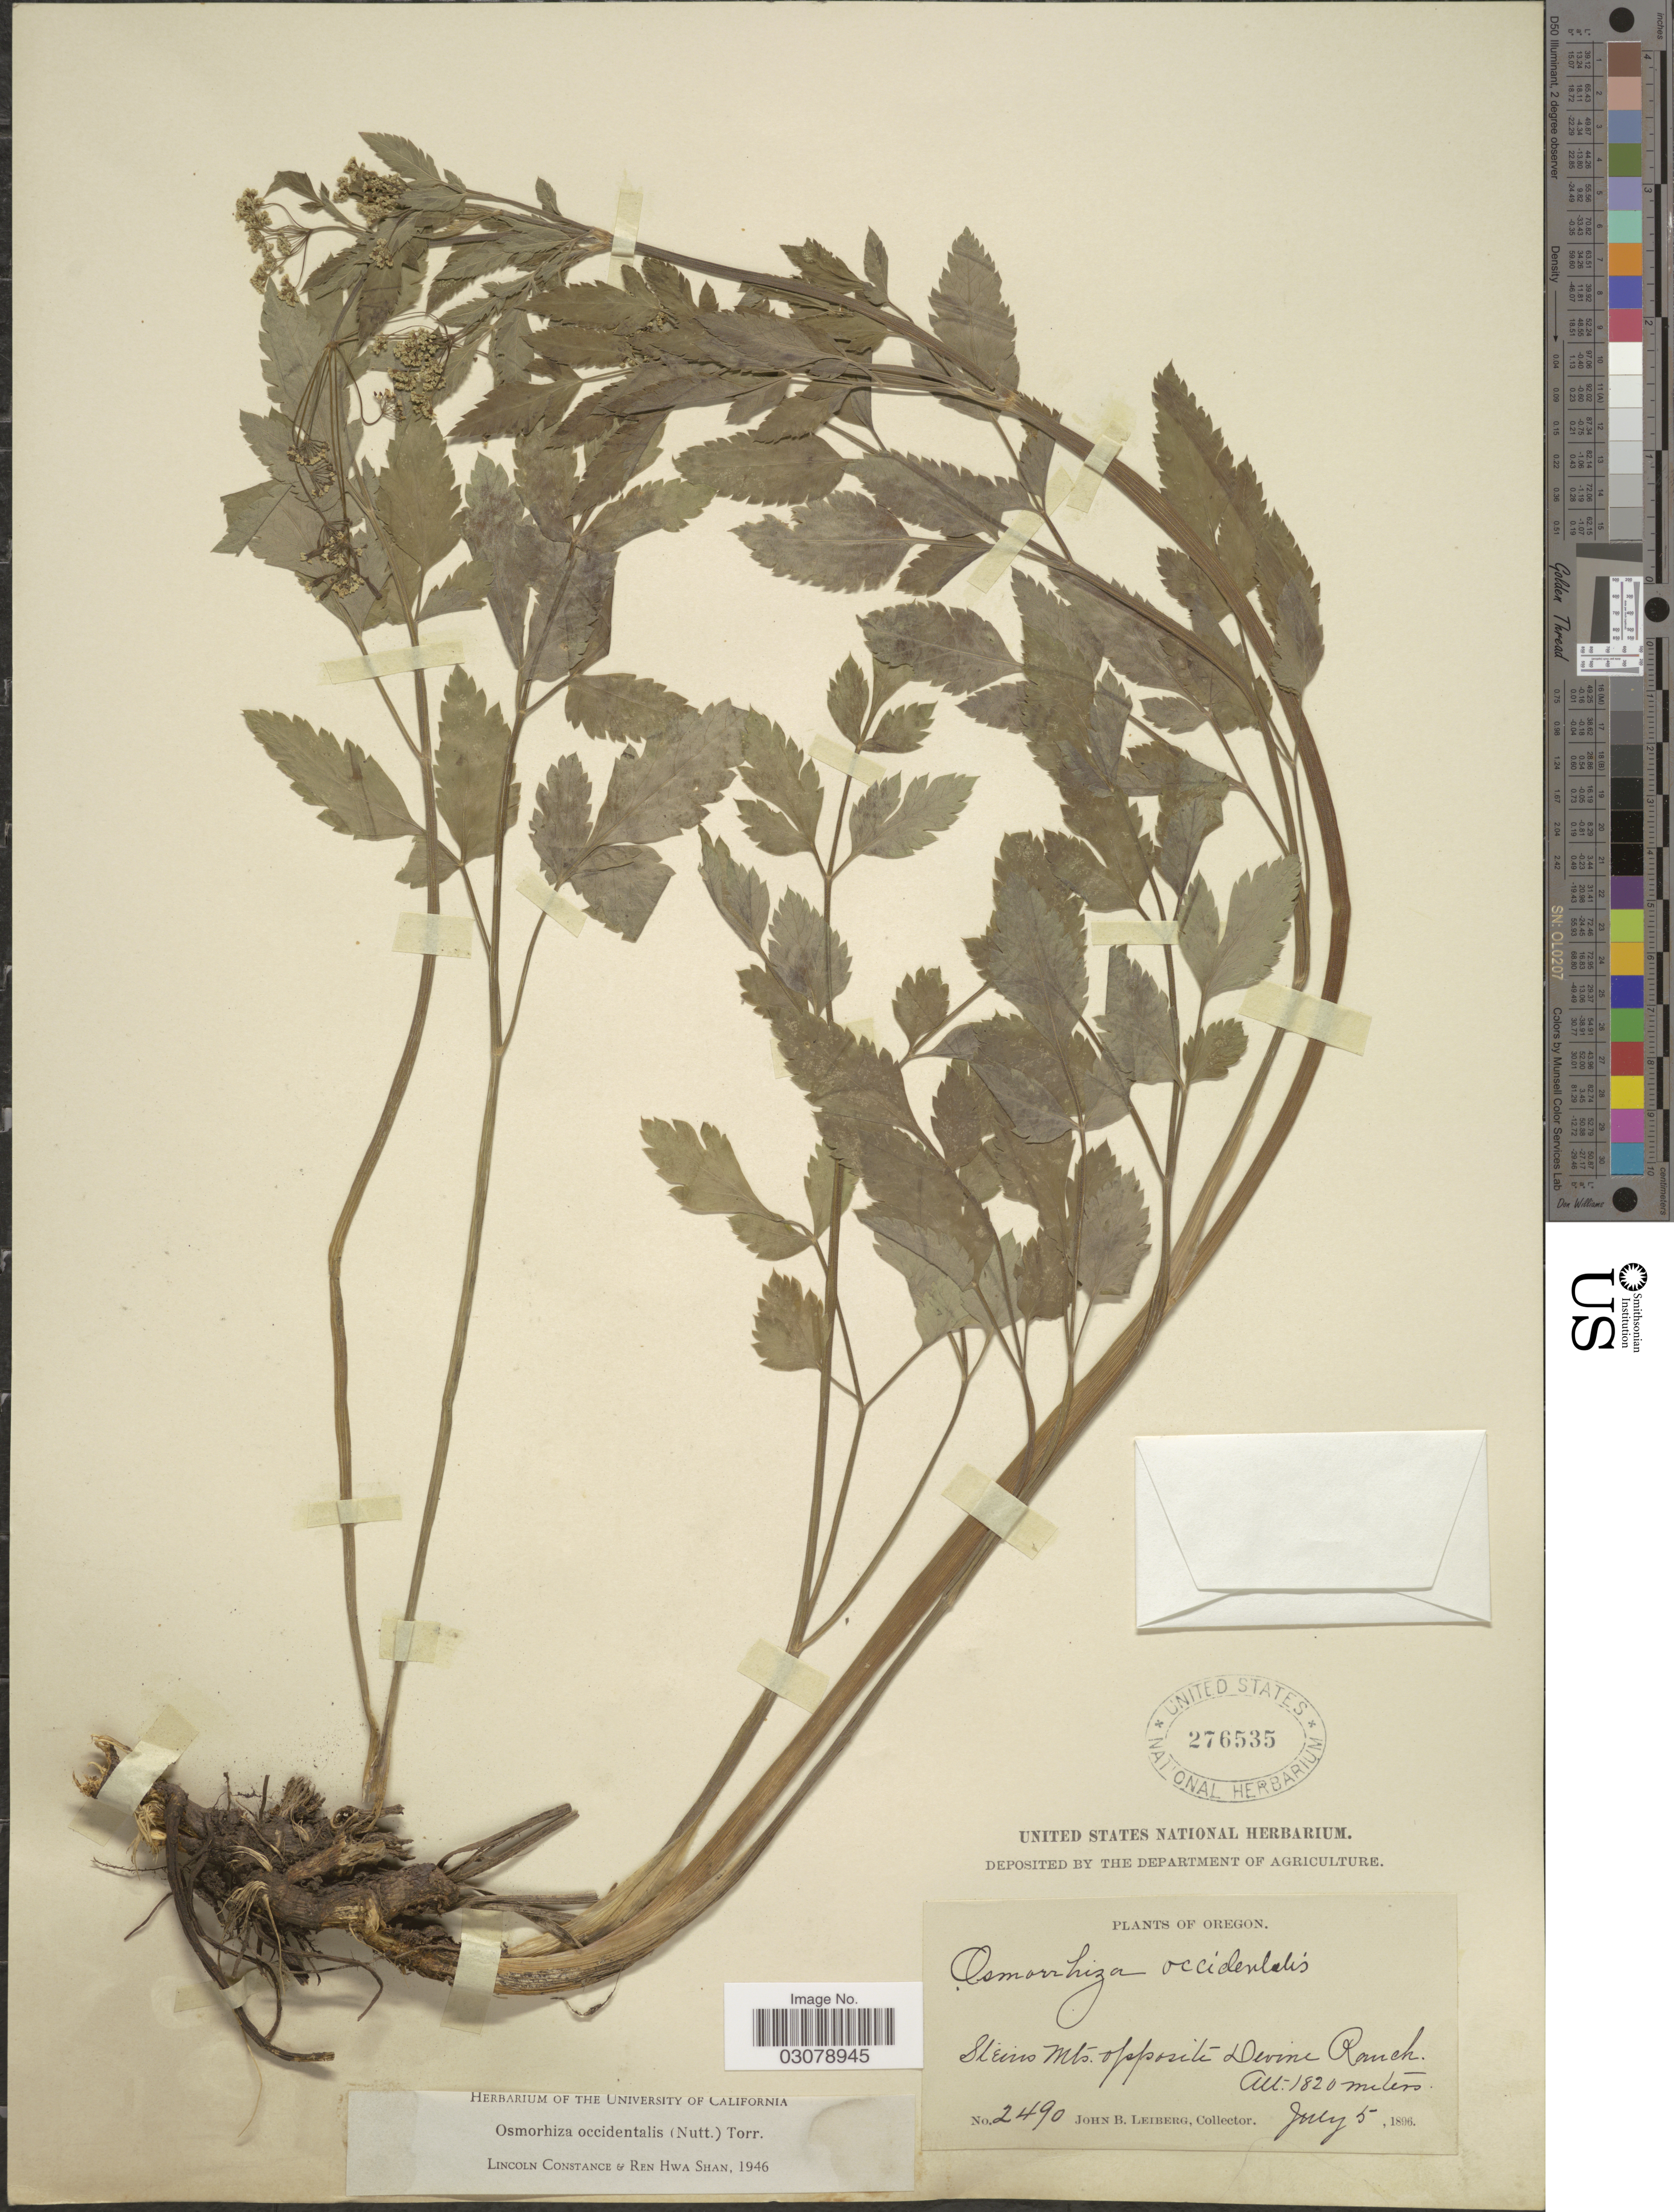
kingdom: Plantae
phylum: Tracheophyta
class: Magnoliopsida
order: Apiales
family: Apiaceae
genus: Osmorhiza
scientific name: Osmorhiza occidentalis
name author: (Nutt.) Torr.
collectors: J. B. Leiberg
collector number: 2490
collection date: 1896-07-05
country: United States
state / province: Oregon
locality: Steins Mts. opposite Devine Ranch.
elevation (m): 1820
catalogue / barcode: US 276535